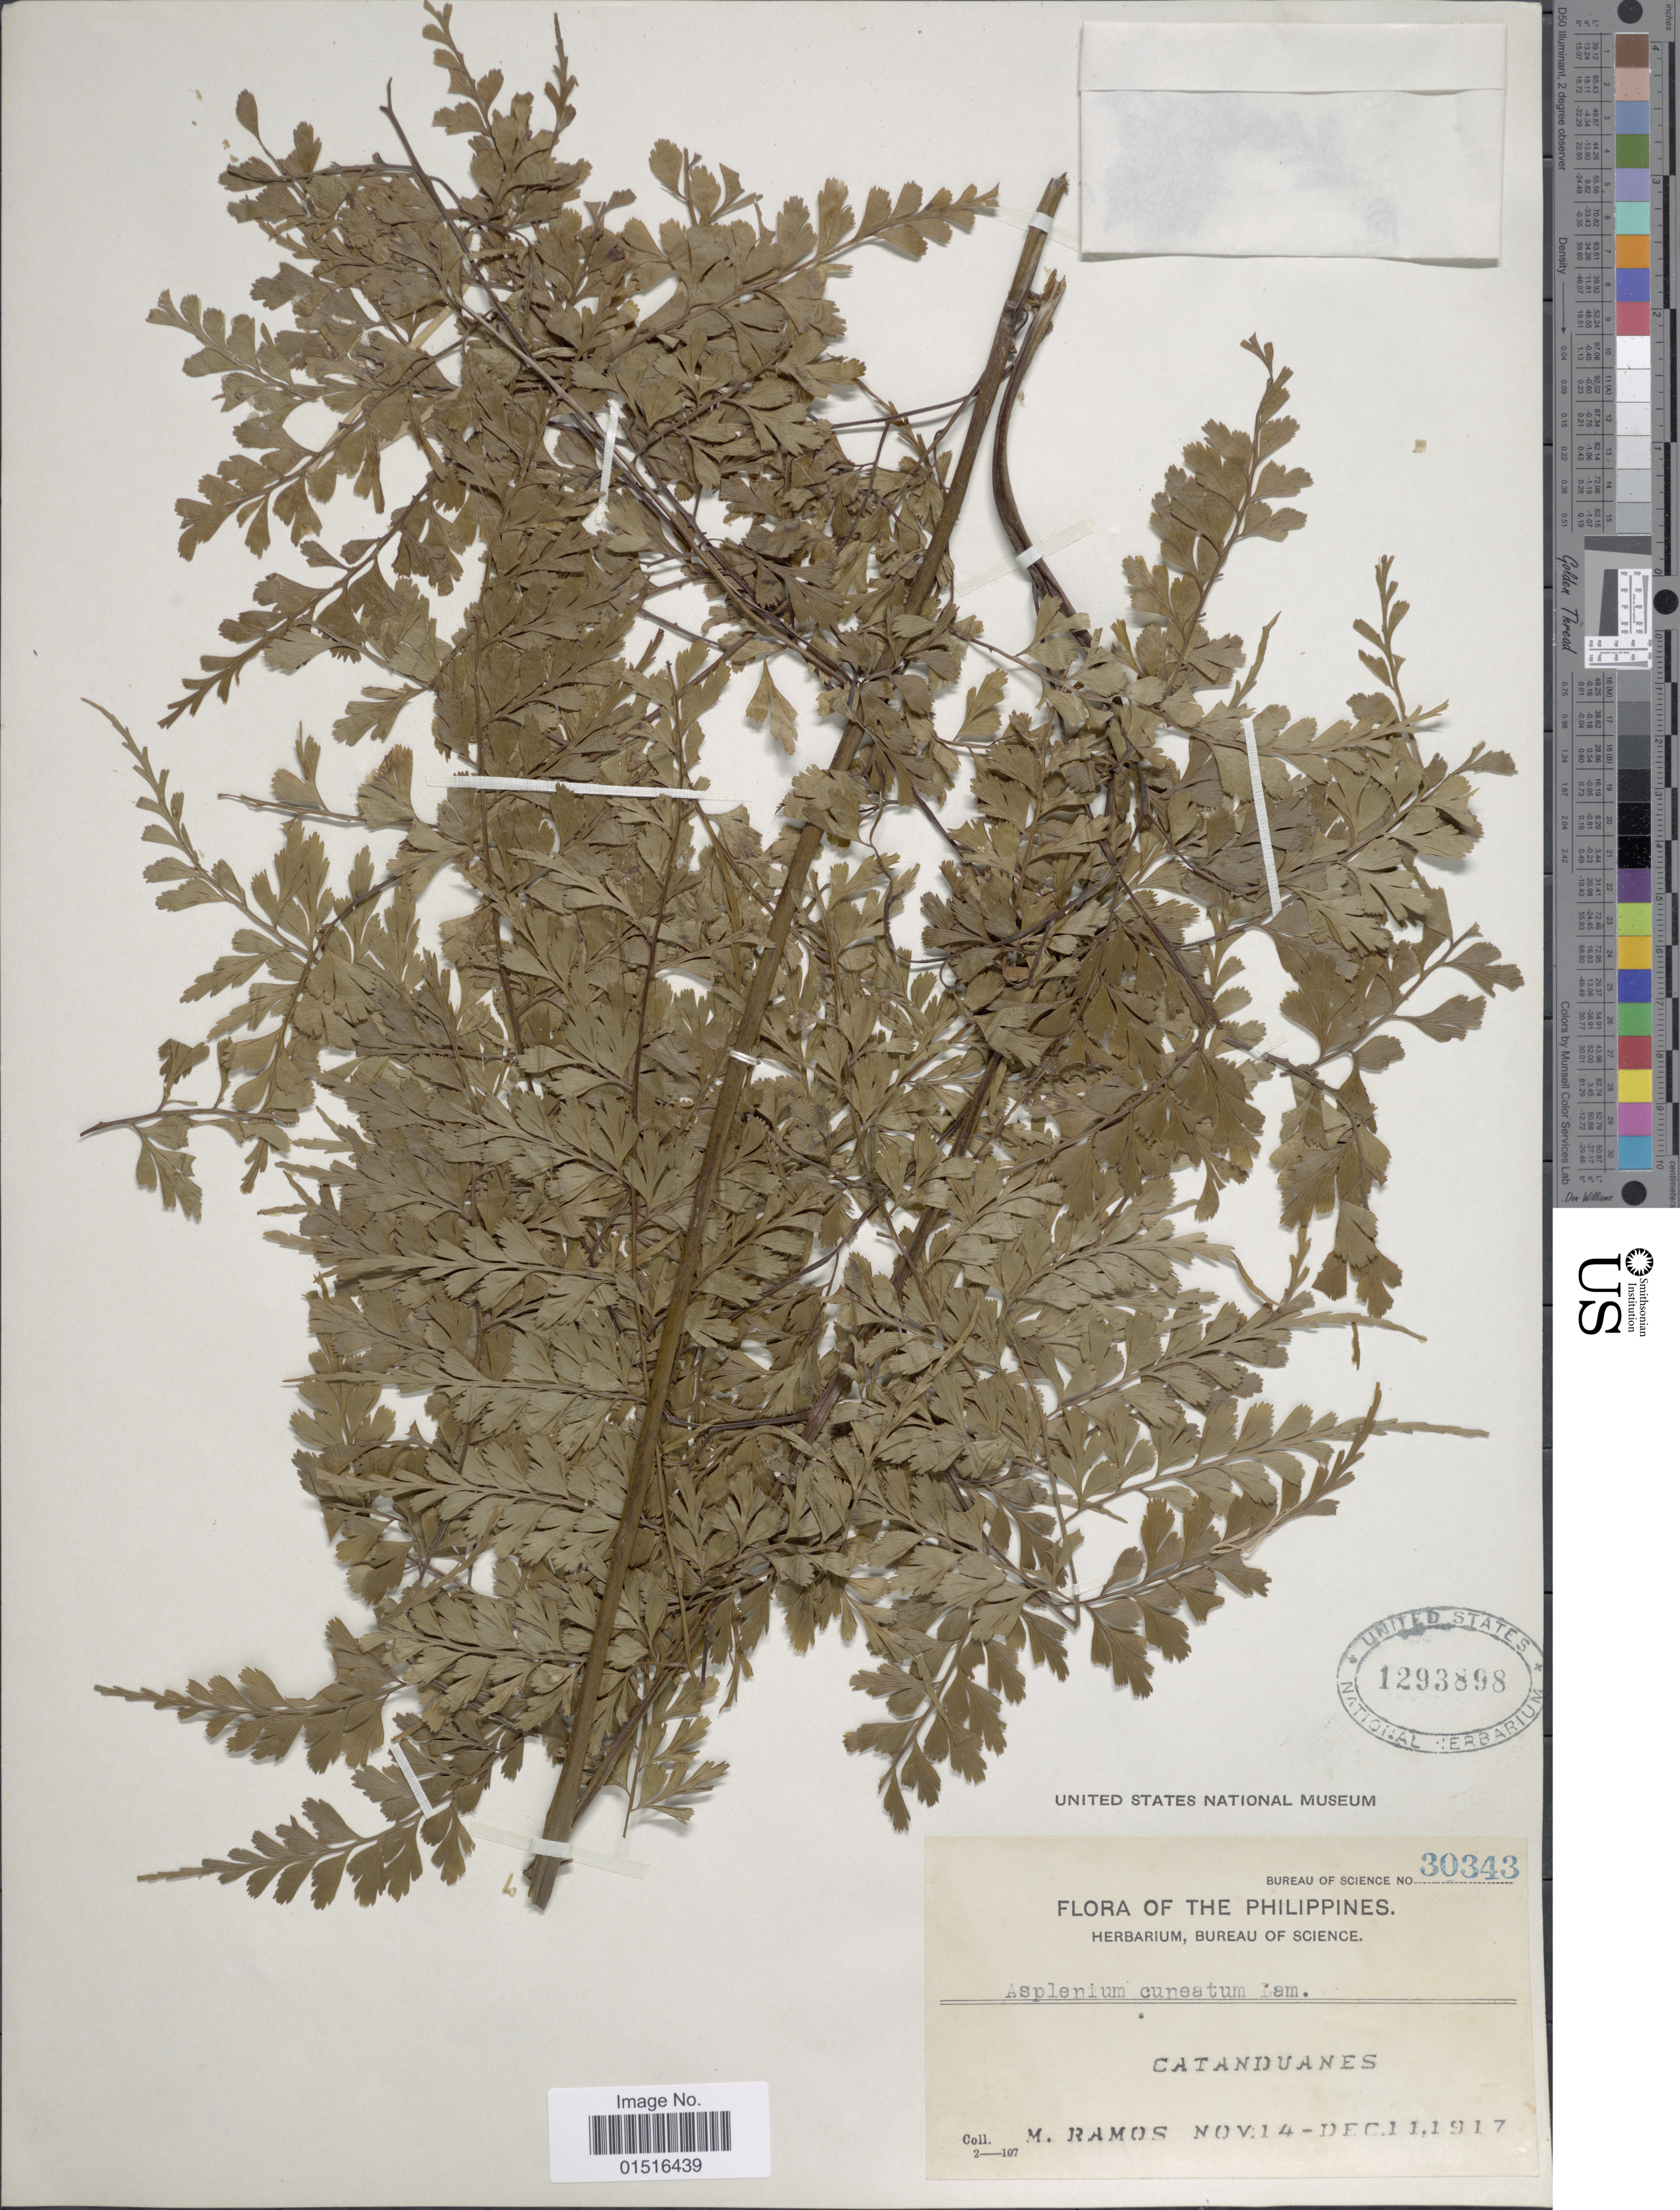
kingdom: Plantae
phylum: Tracheophyta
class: Polypodiopsida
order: Polypodiales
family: Aspleniaceae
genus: Asplenium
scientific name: Asplenium laserpitiifolium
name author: Lam.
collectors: M. Ramos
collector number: Bureau of Science 30343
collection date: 1917-11-14/1917-12-11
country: Philippines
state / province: Bicol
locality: Catanduanes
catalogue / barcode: US 1293898